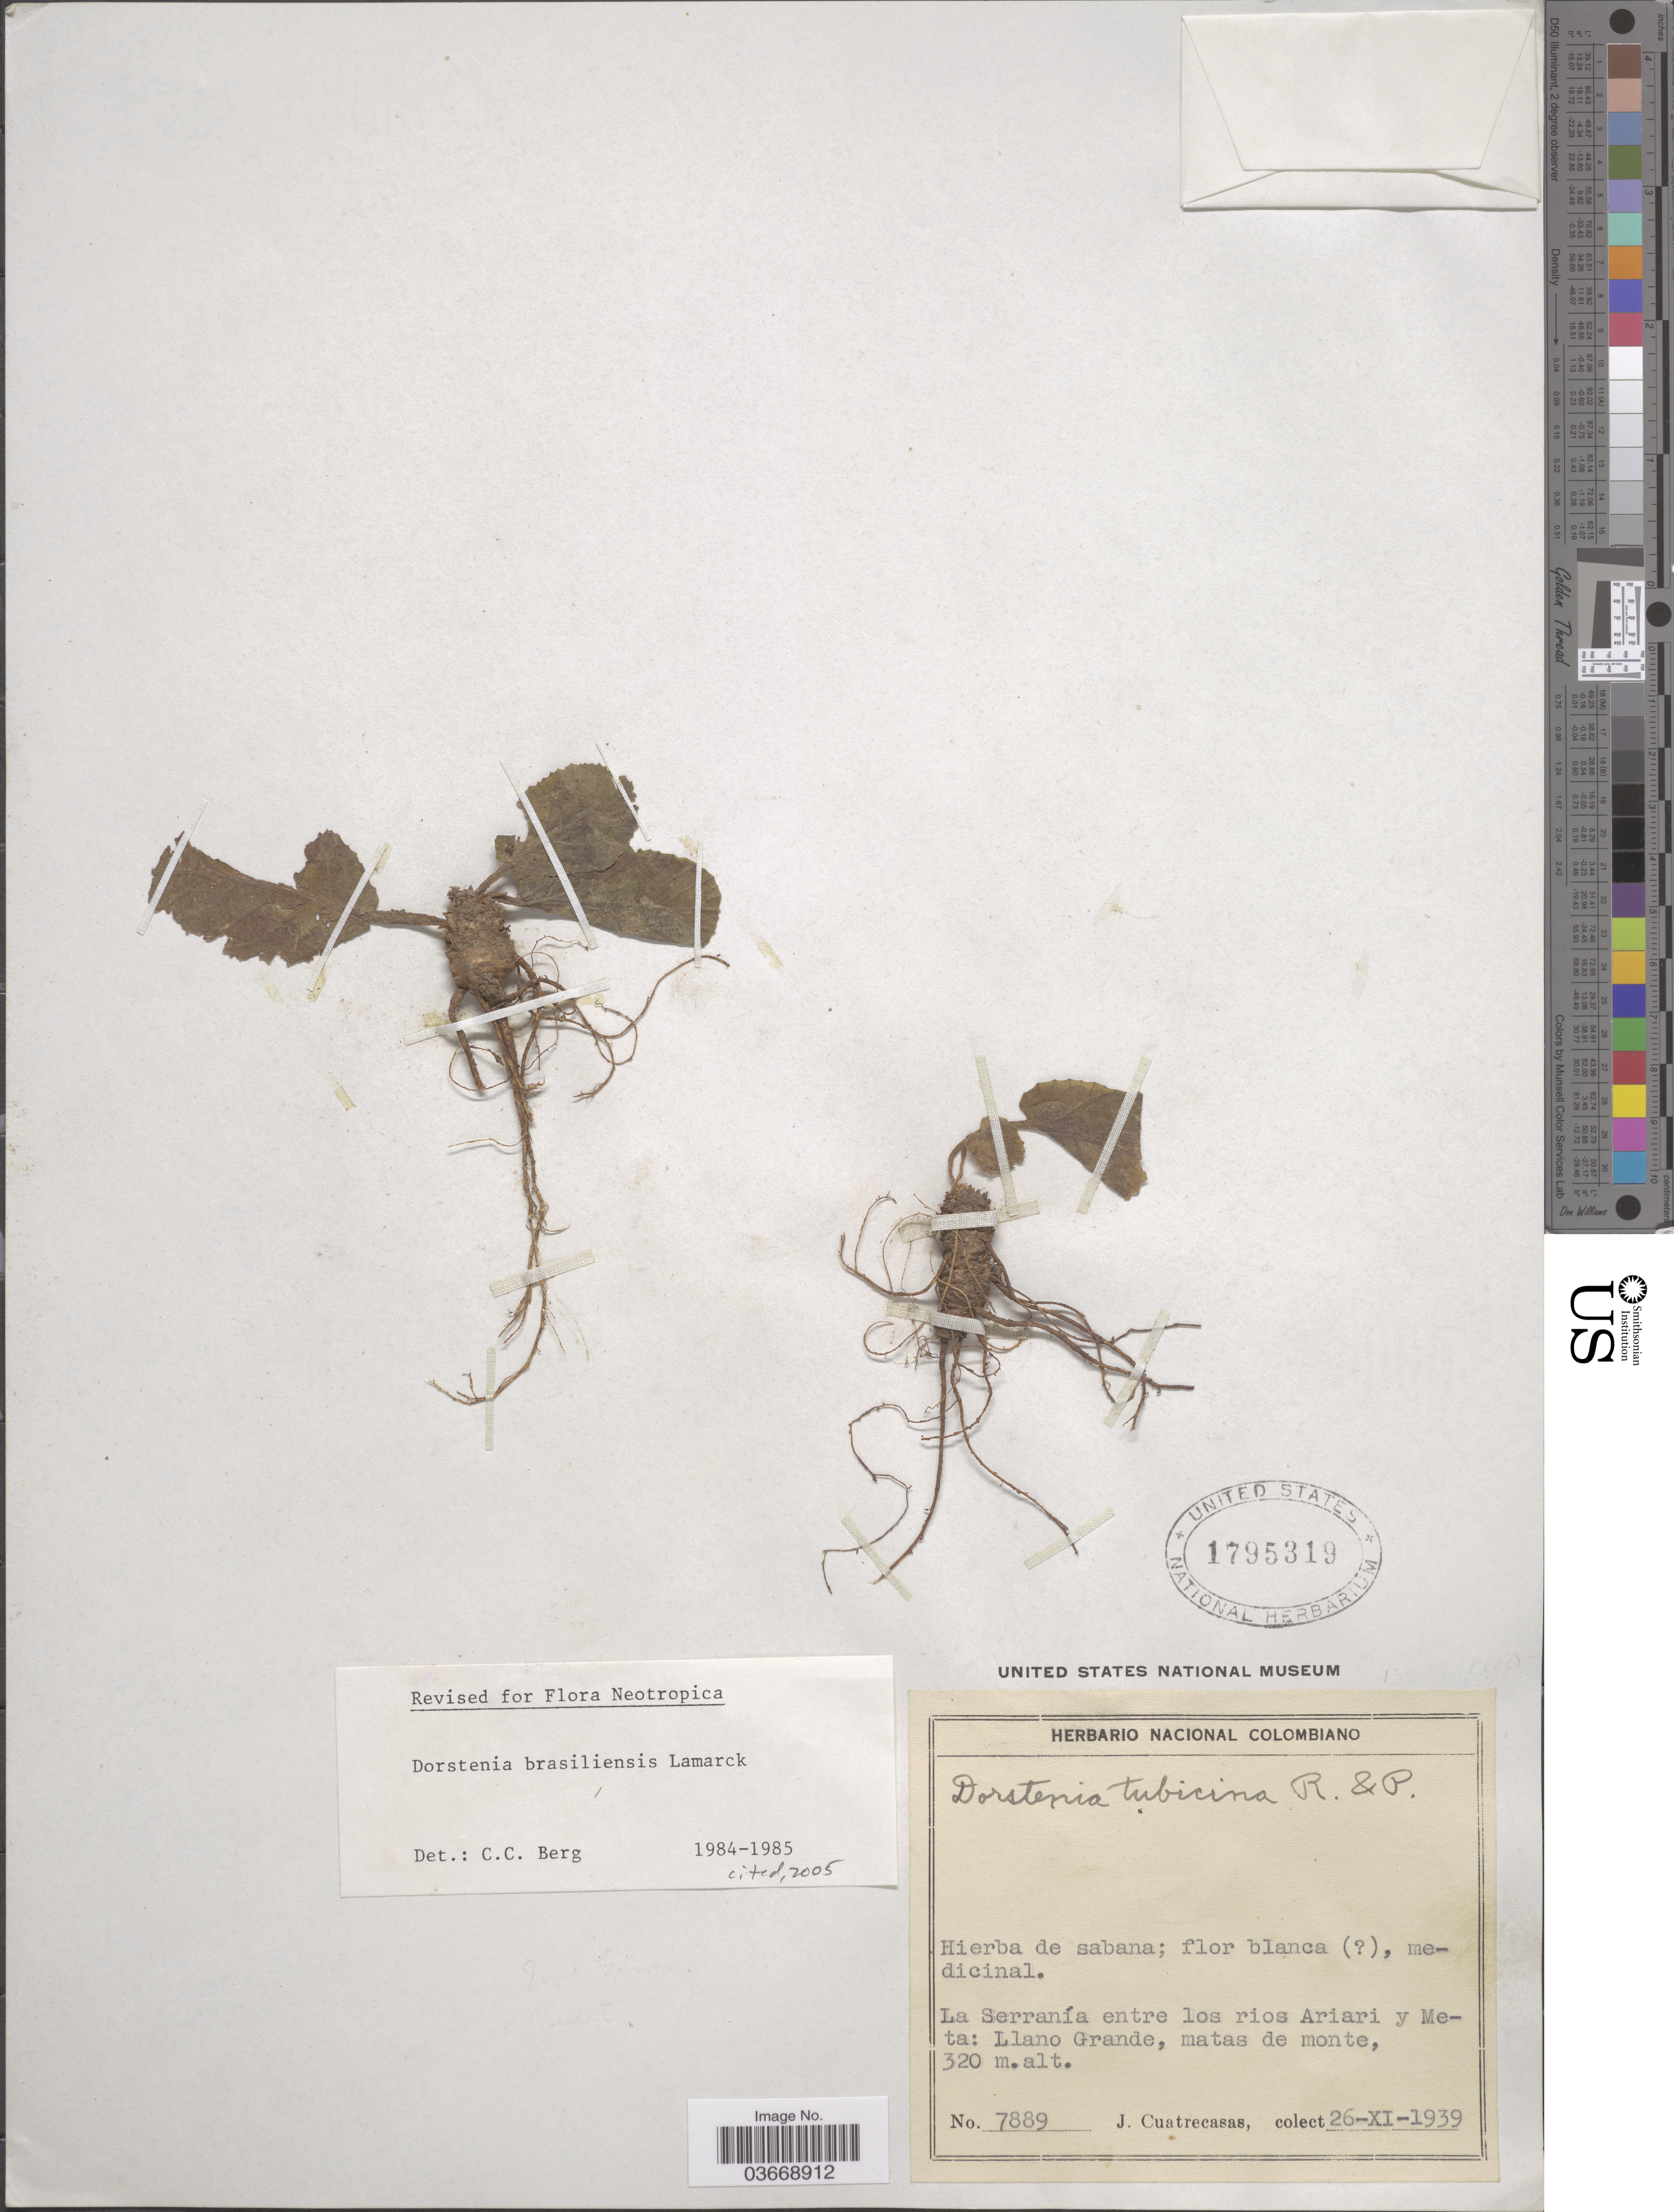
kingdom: Plantae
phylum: Tracheophyta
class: Magnoliopsida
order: Rosales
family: Moraceae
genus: Dorstenia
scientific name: Dorstenia brasiliensis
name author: Lam.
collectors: J. Cuatrecasas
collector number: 7889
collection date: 1939-11-26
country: Colombia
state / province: Meta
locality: La Serranía entre los rios Ariari y Meta: Llano Grande.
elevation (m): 320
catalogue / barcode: US 1795319